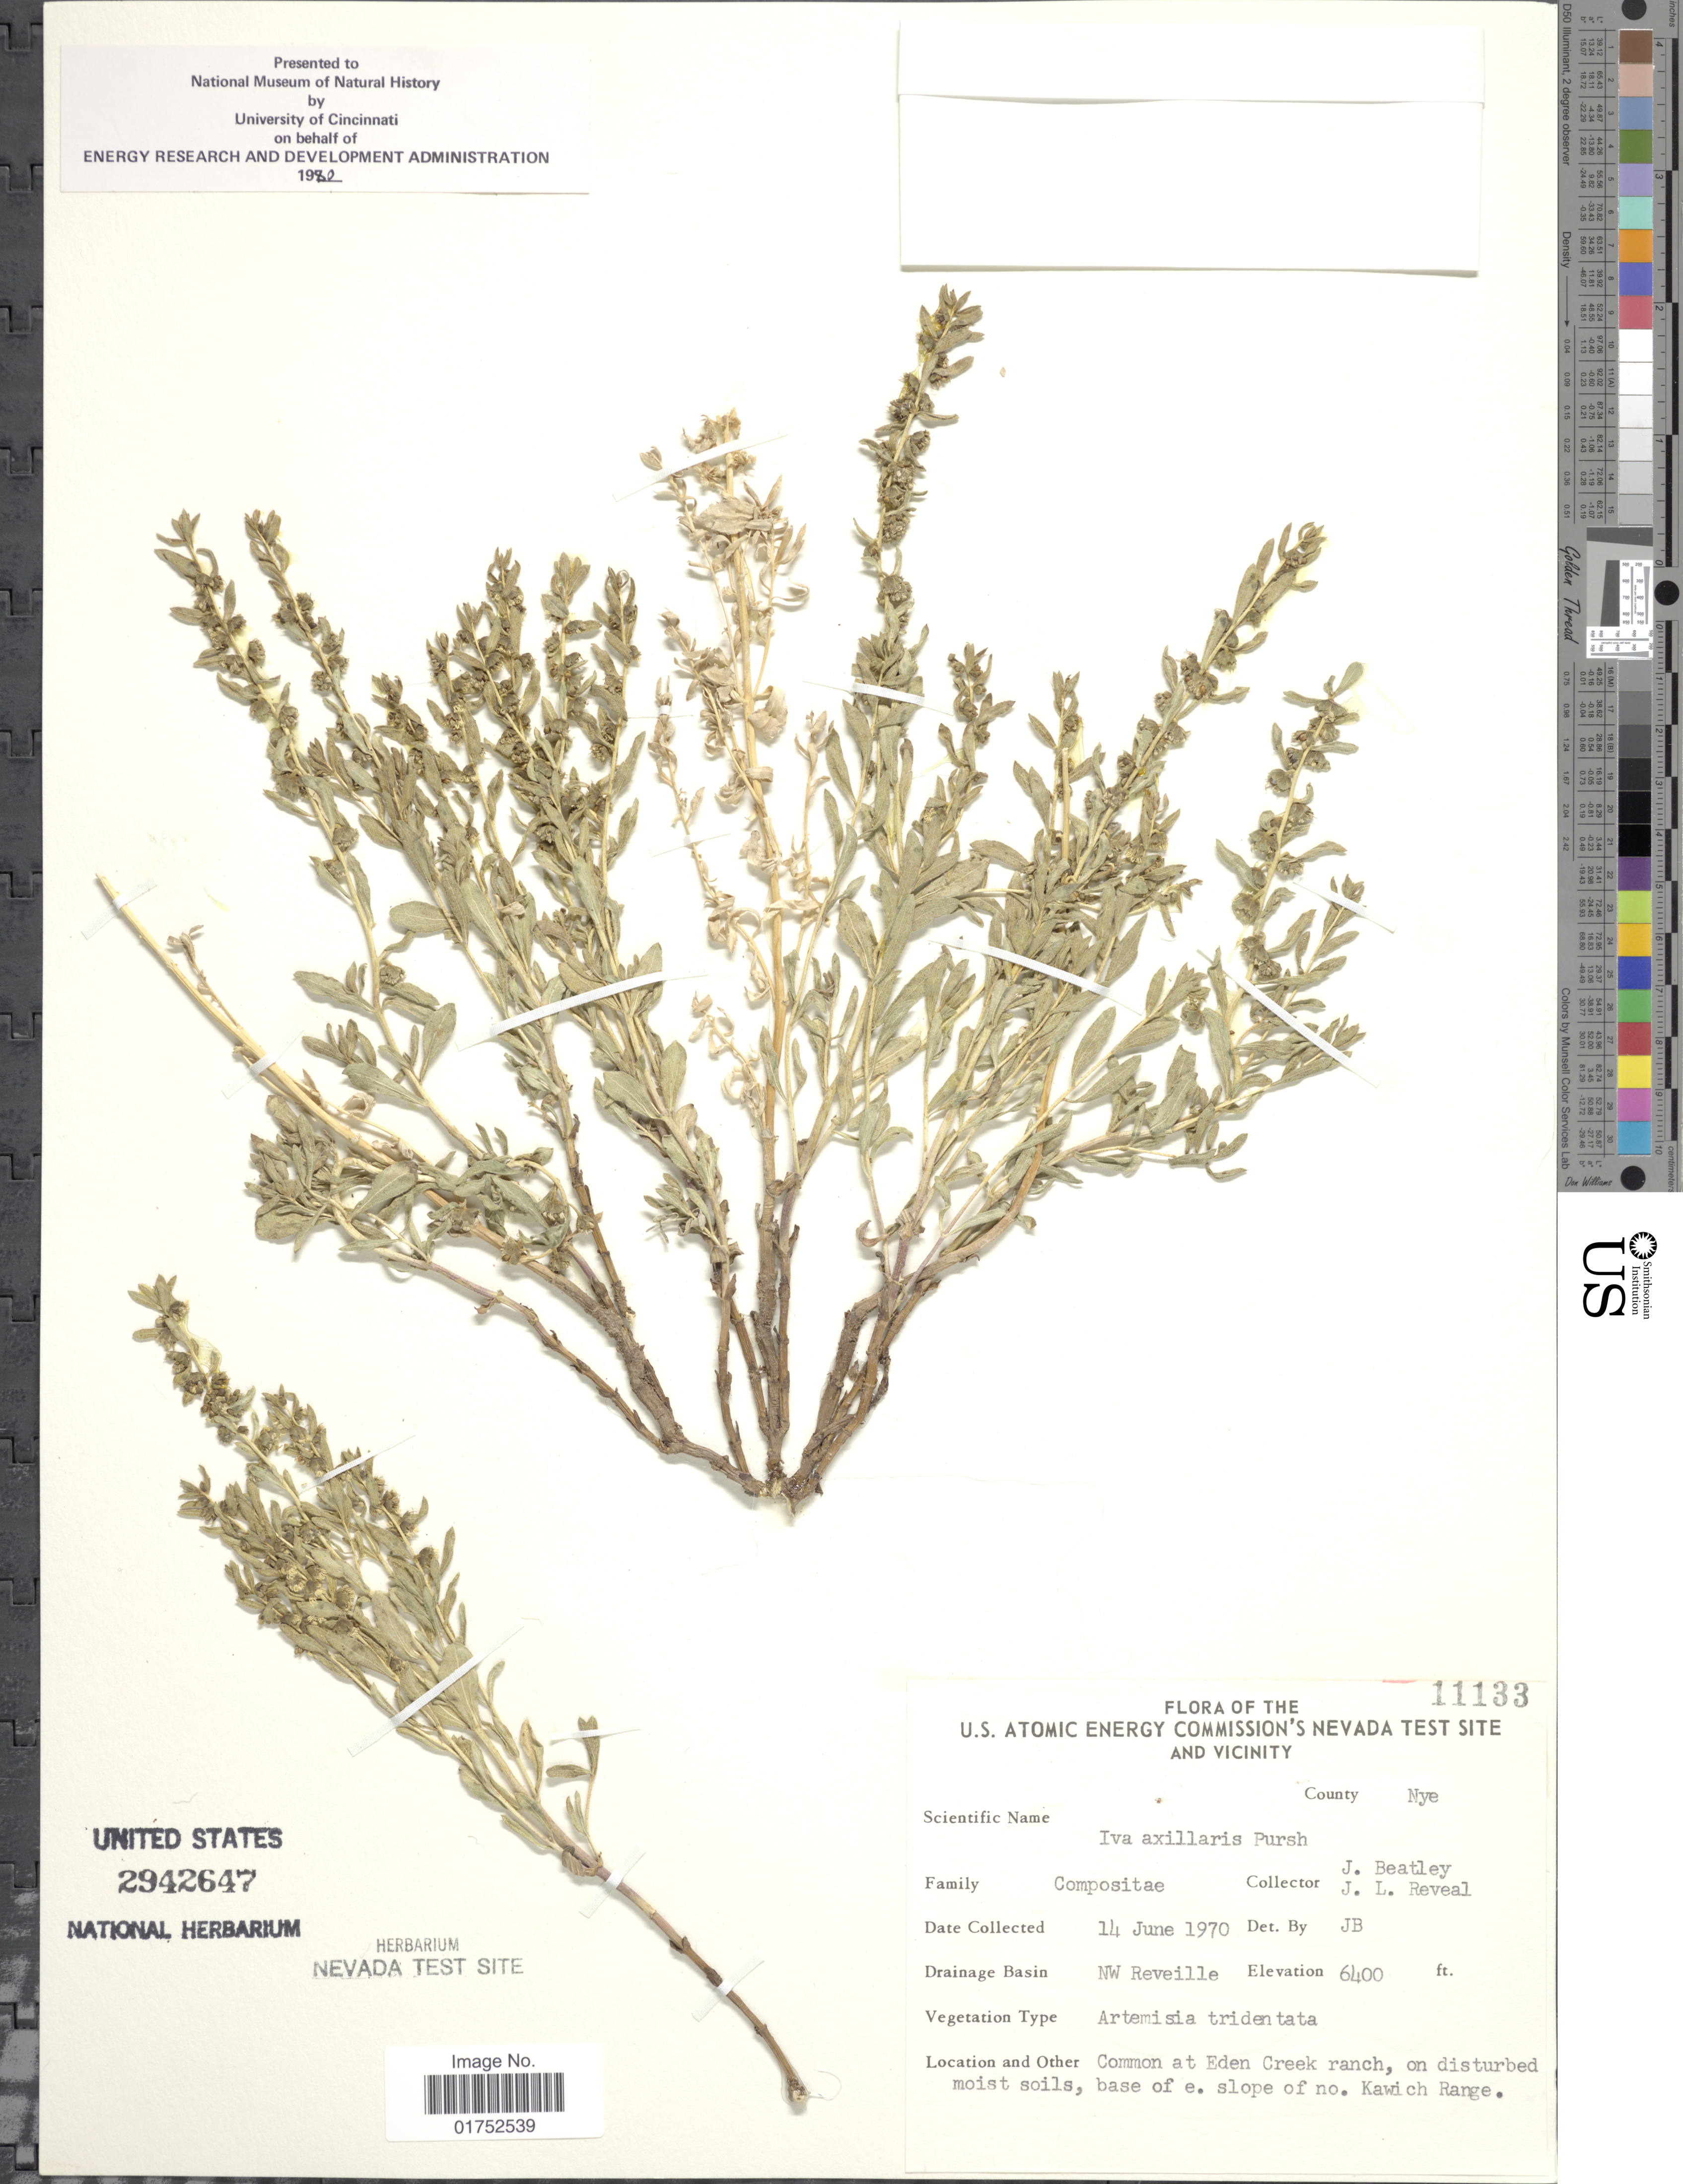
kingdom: Plantae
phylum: Tracheophyta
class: Magnoliopsida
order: Asterales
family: Asteraceae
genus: Iva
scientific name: Iva axillaris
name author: Pursh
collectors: J. C. Beatley & J. L. Reveal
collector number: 11133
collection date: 1970-06-14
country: United States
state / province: Nevada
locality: U. S. Atomic Energy Commission's Nevada Test Site and Vicinity, County Nye, NW Reveille, Eden Creek ranch, base of e. slope of no. Kawich Range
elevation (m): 1951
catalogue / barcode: US 2942647